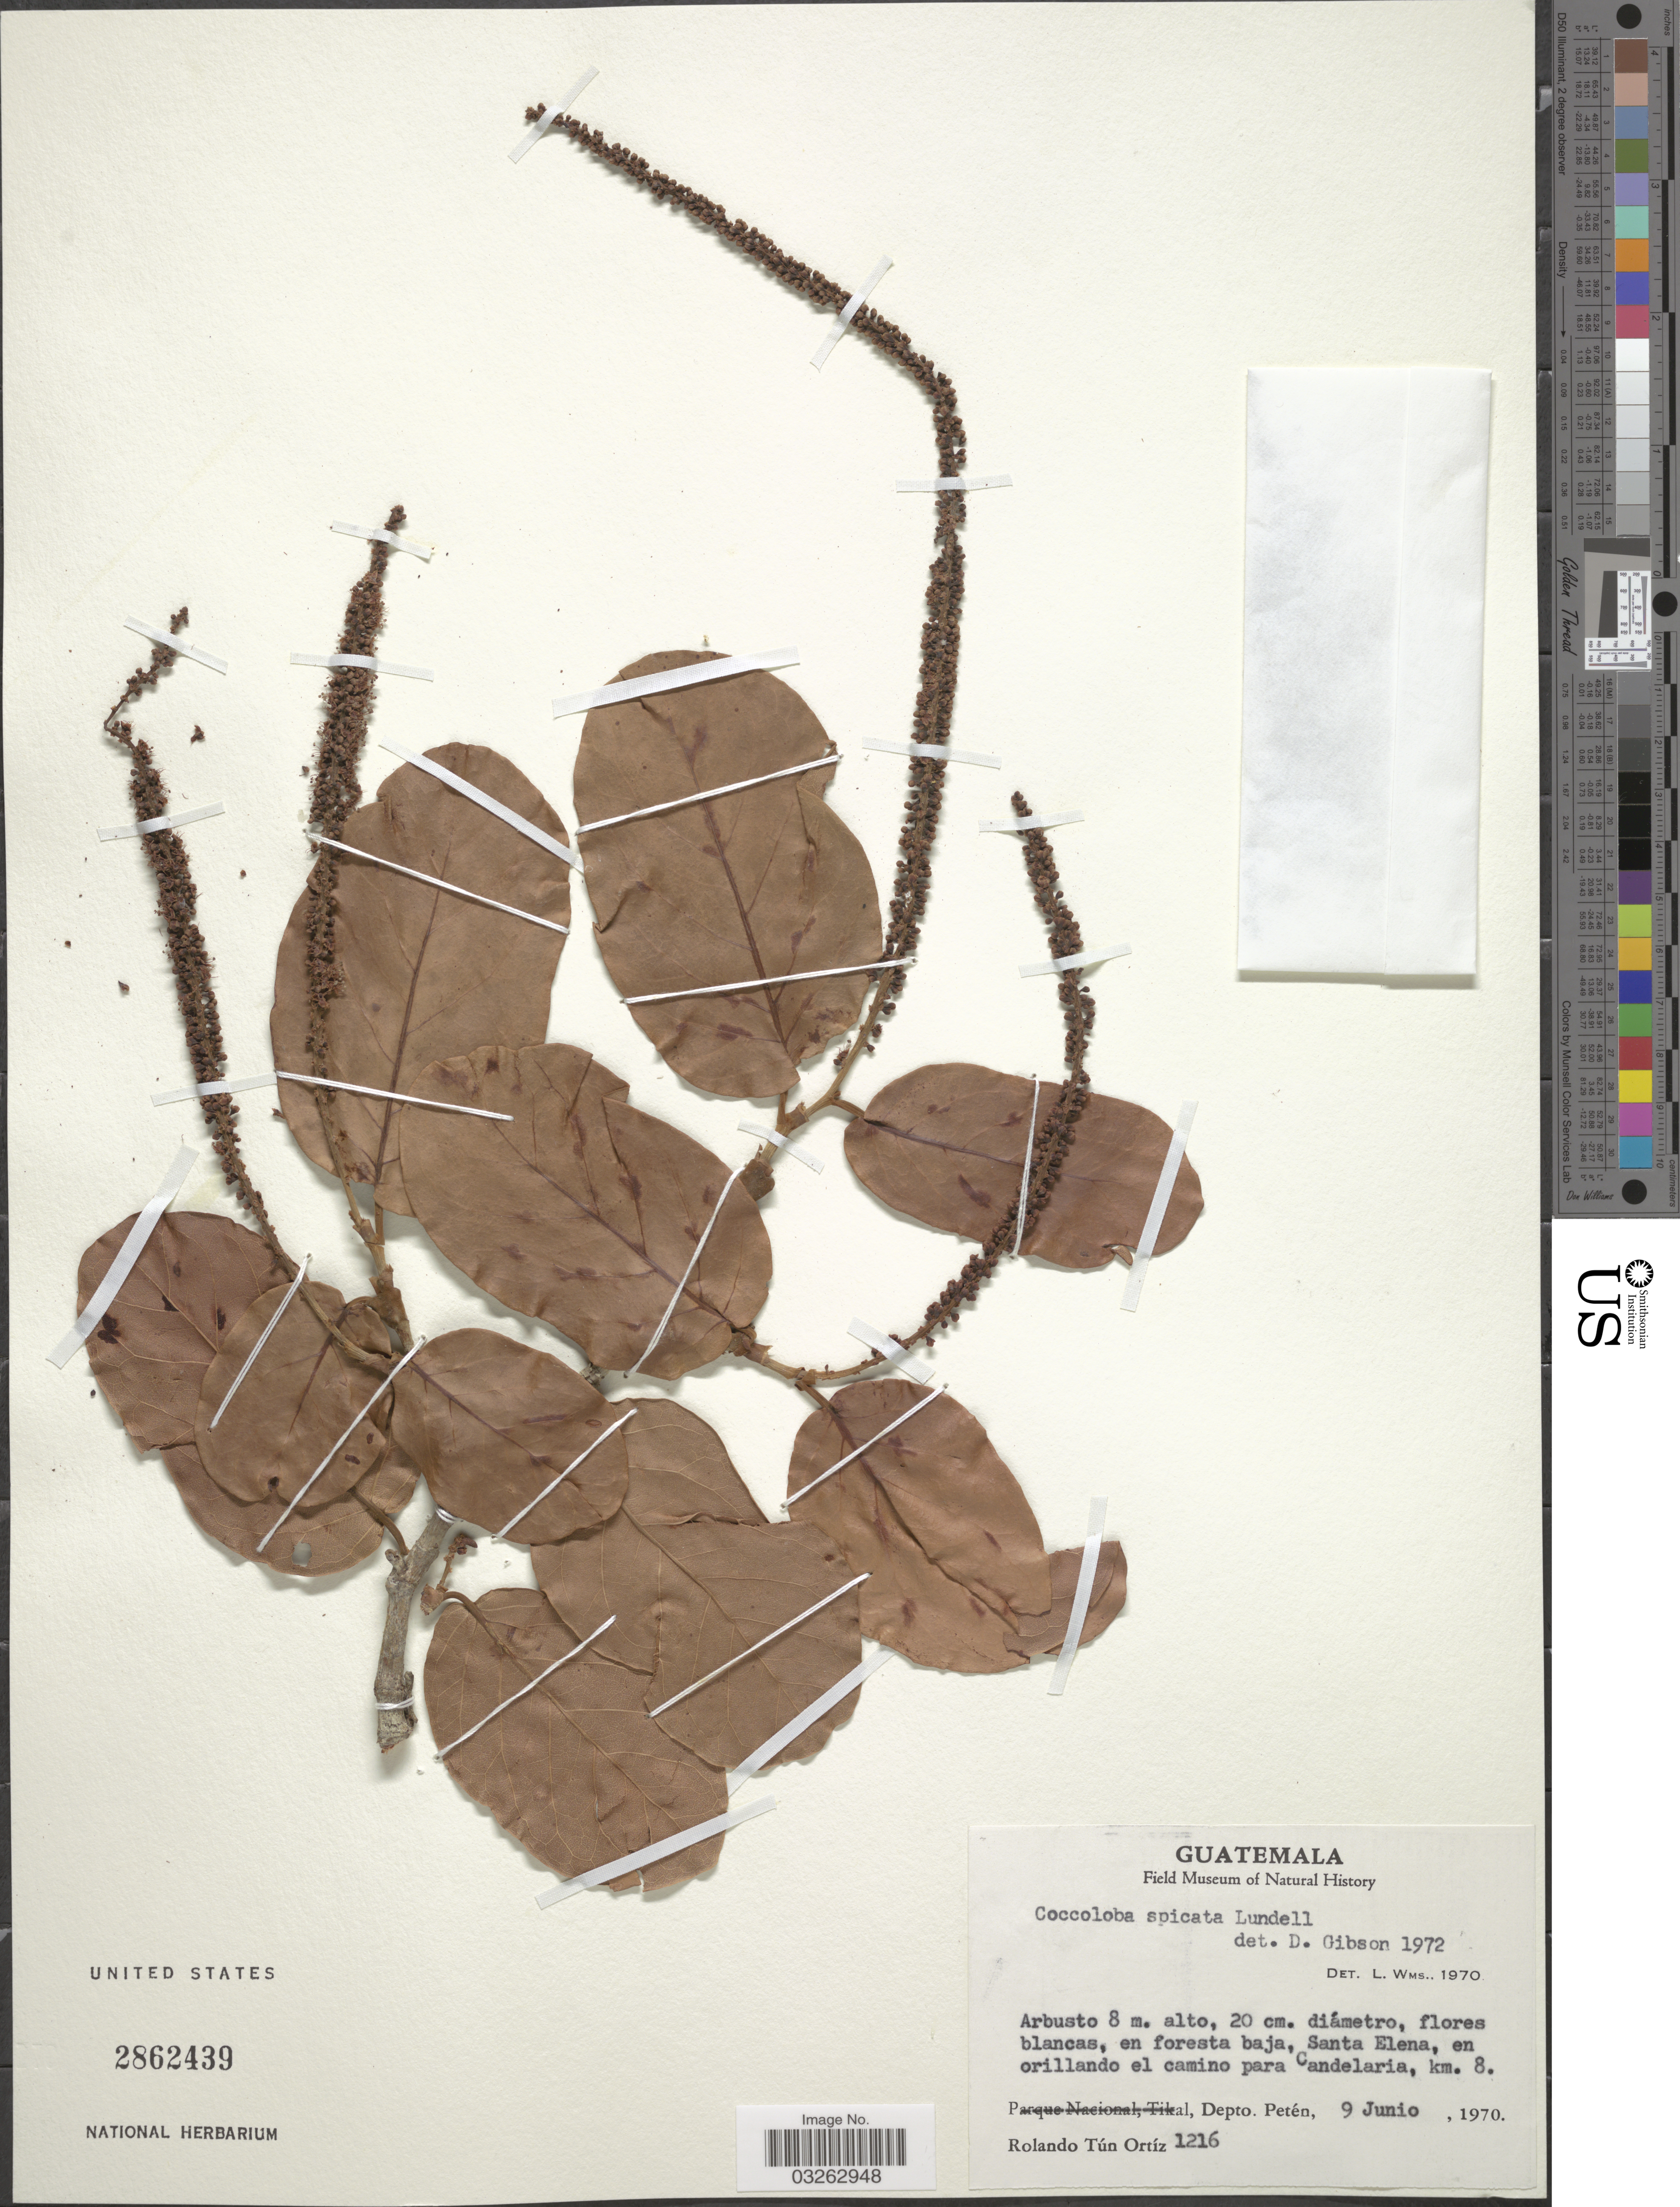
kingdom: Plantae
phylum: Tracheophyta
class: Magnoliopsida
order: Caryophyllales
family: Polygonaceae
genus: Coccoloba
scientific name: Coccoloba spicata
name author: Lundell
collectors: R. Ortiz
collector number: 1216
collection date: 1970-06-09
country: Guatemala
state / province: El Petén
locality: Santa Elena, en orillando el camino para Candelaria, km. 8. Depto. Petén.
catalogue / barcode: US 2862439